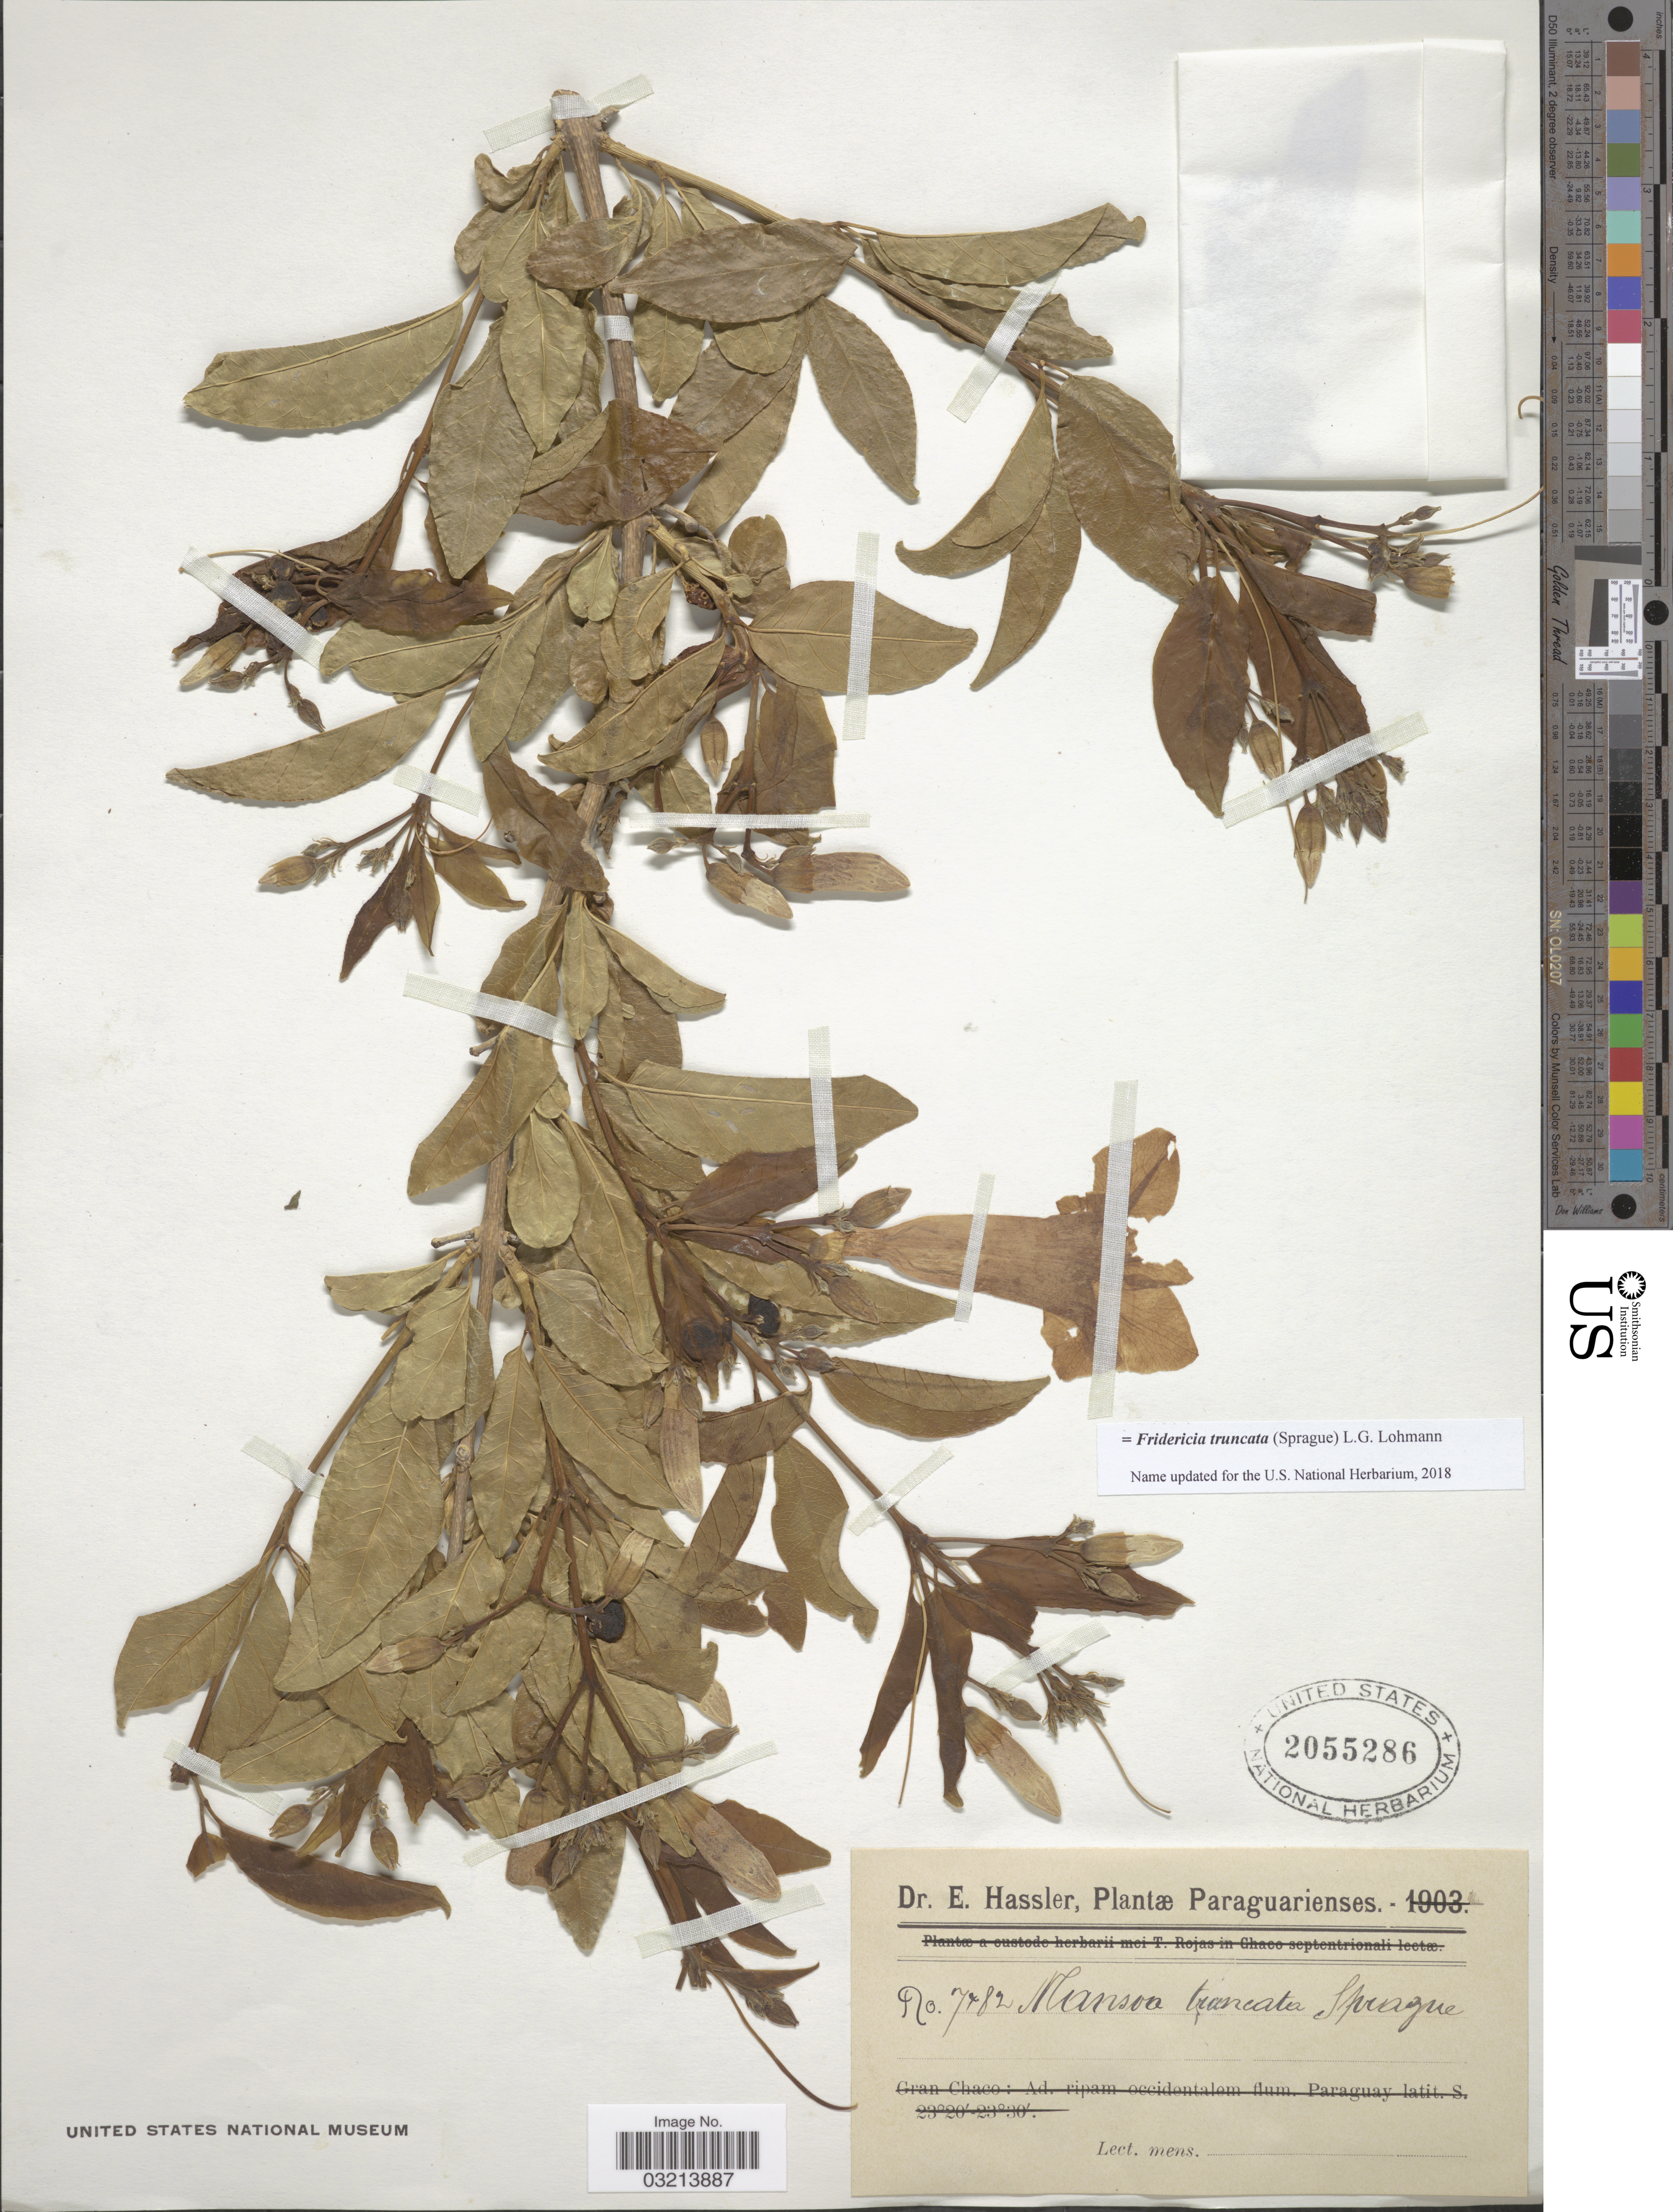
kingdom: Plantae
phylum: Tracheophyta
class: Magnoliopsida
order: Lamiales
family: Bignoniaceae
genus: Fridericia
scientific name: Fridericia truncata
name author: (Sprague) L.G. Lohmann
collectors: E. Hassler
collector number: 7482*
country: Paraguay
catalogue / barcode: US 2055286